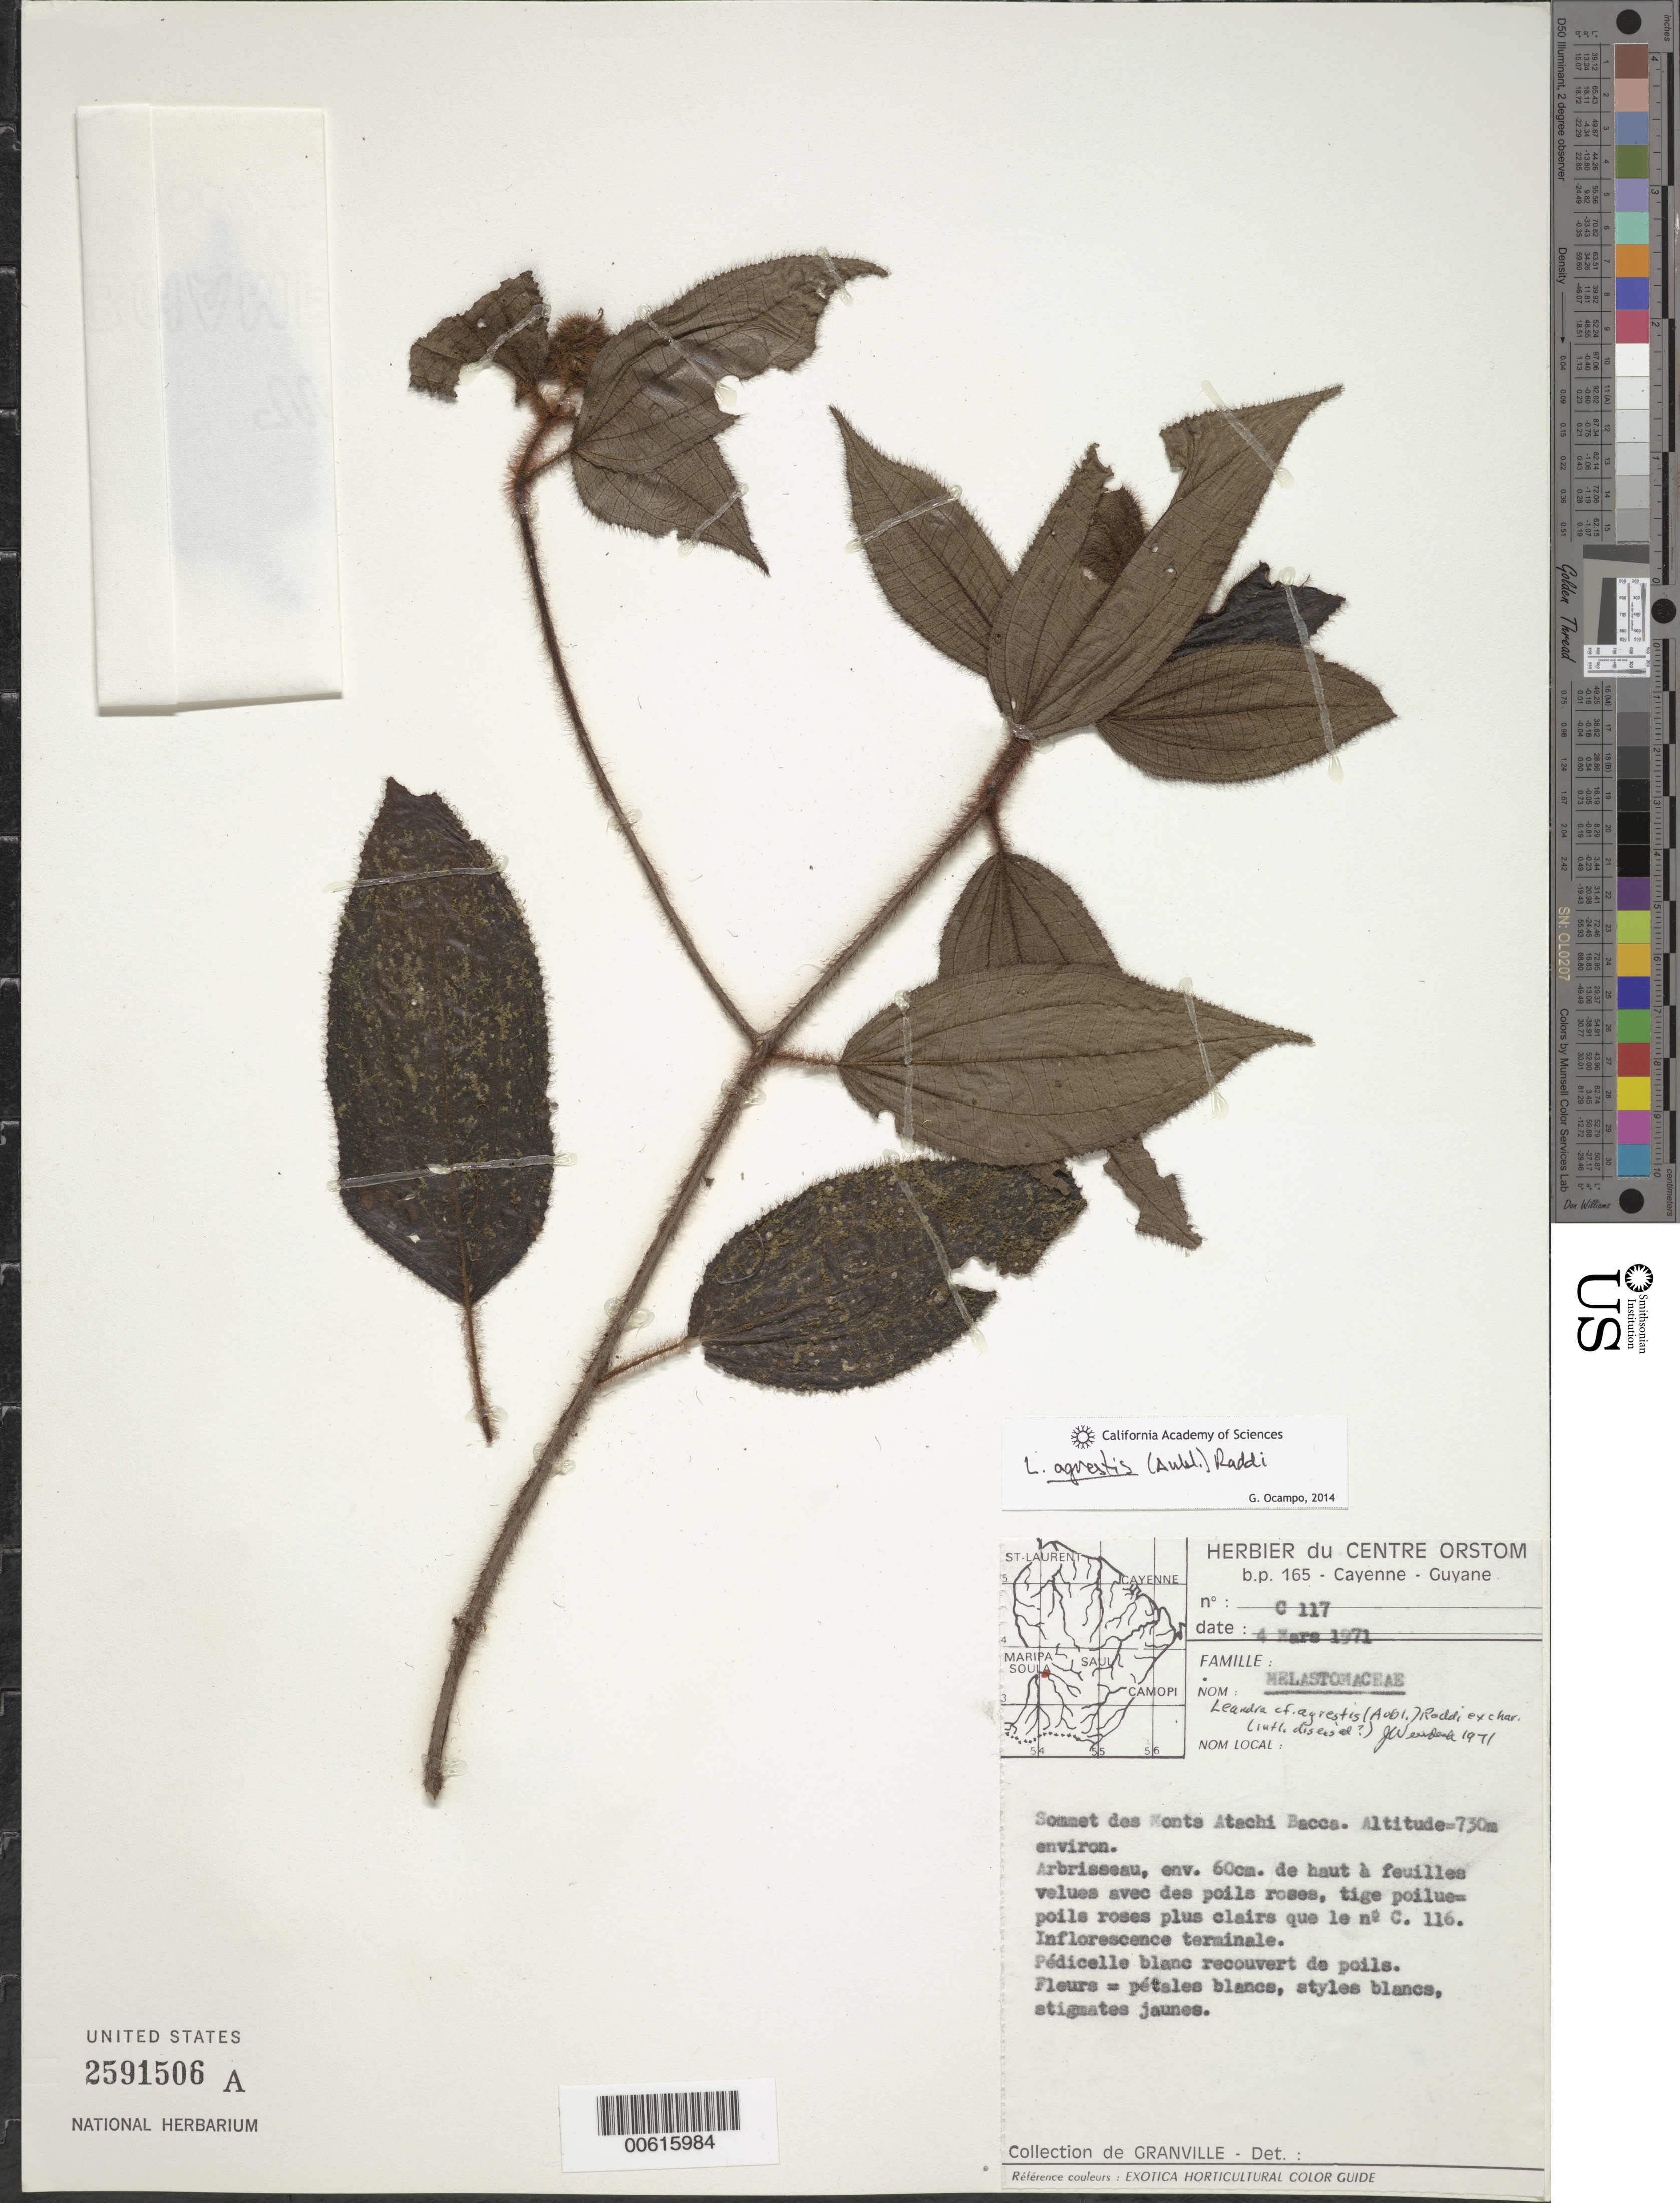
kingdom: Plantae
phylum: Tracheophyta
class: Magnoliopsida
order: Myrtales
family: Melastomataceae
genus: Leandra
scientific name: Leandra agrestis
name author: (Aubl.) Raddi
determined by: Wurdack, John J., (US), US (UNITED STATES)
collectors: J.-J. de Granville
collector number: C 117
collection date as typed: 4-Mar-71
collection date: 1971-03-04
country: French Guiana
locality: Monts Atachi Bacca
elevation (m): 730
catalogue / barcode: US 2591506A